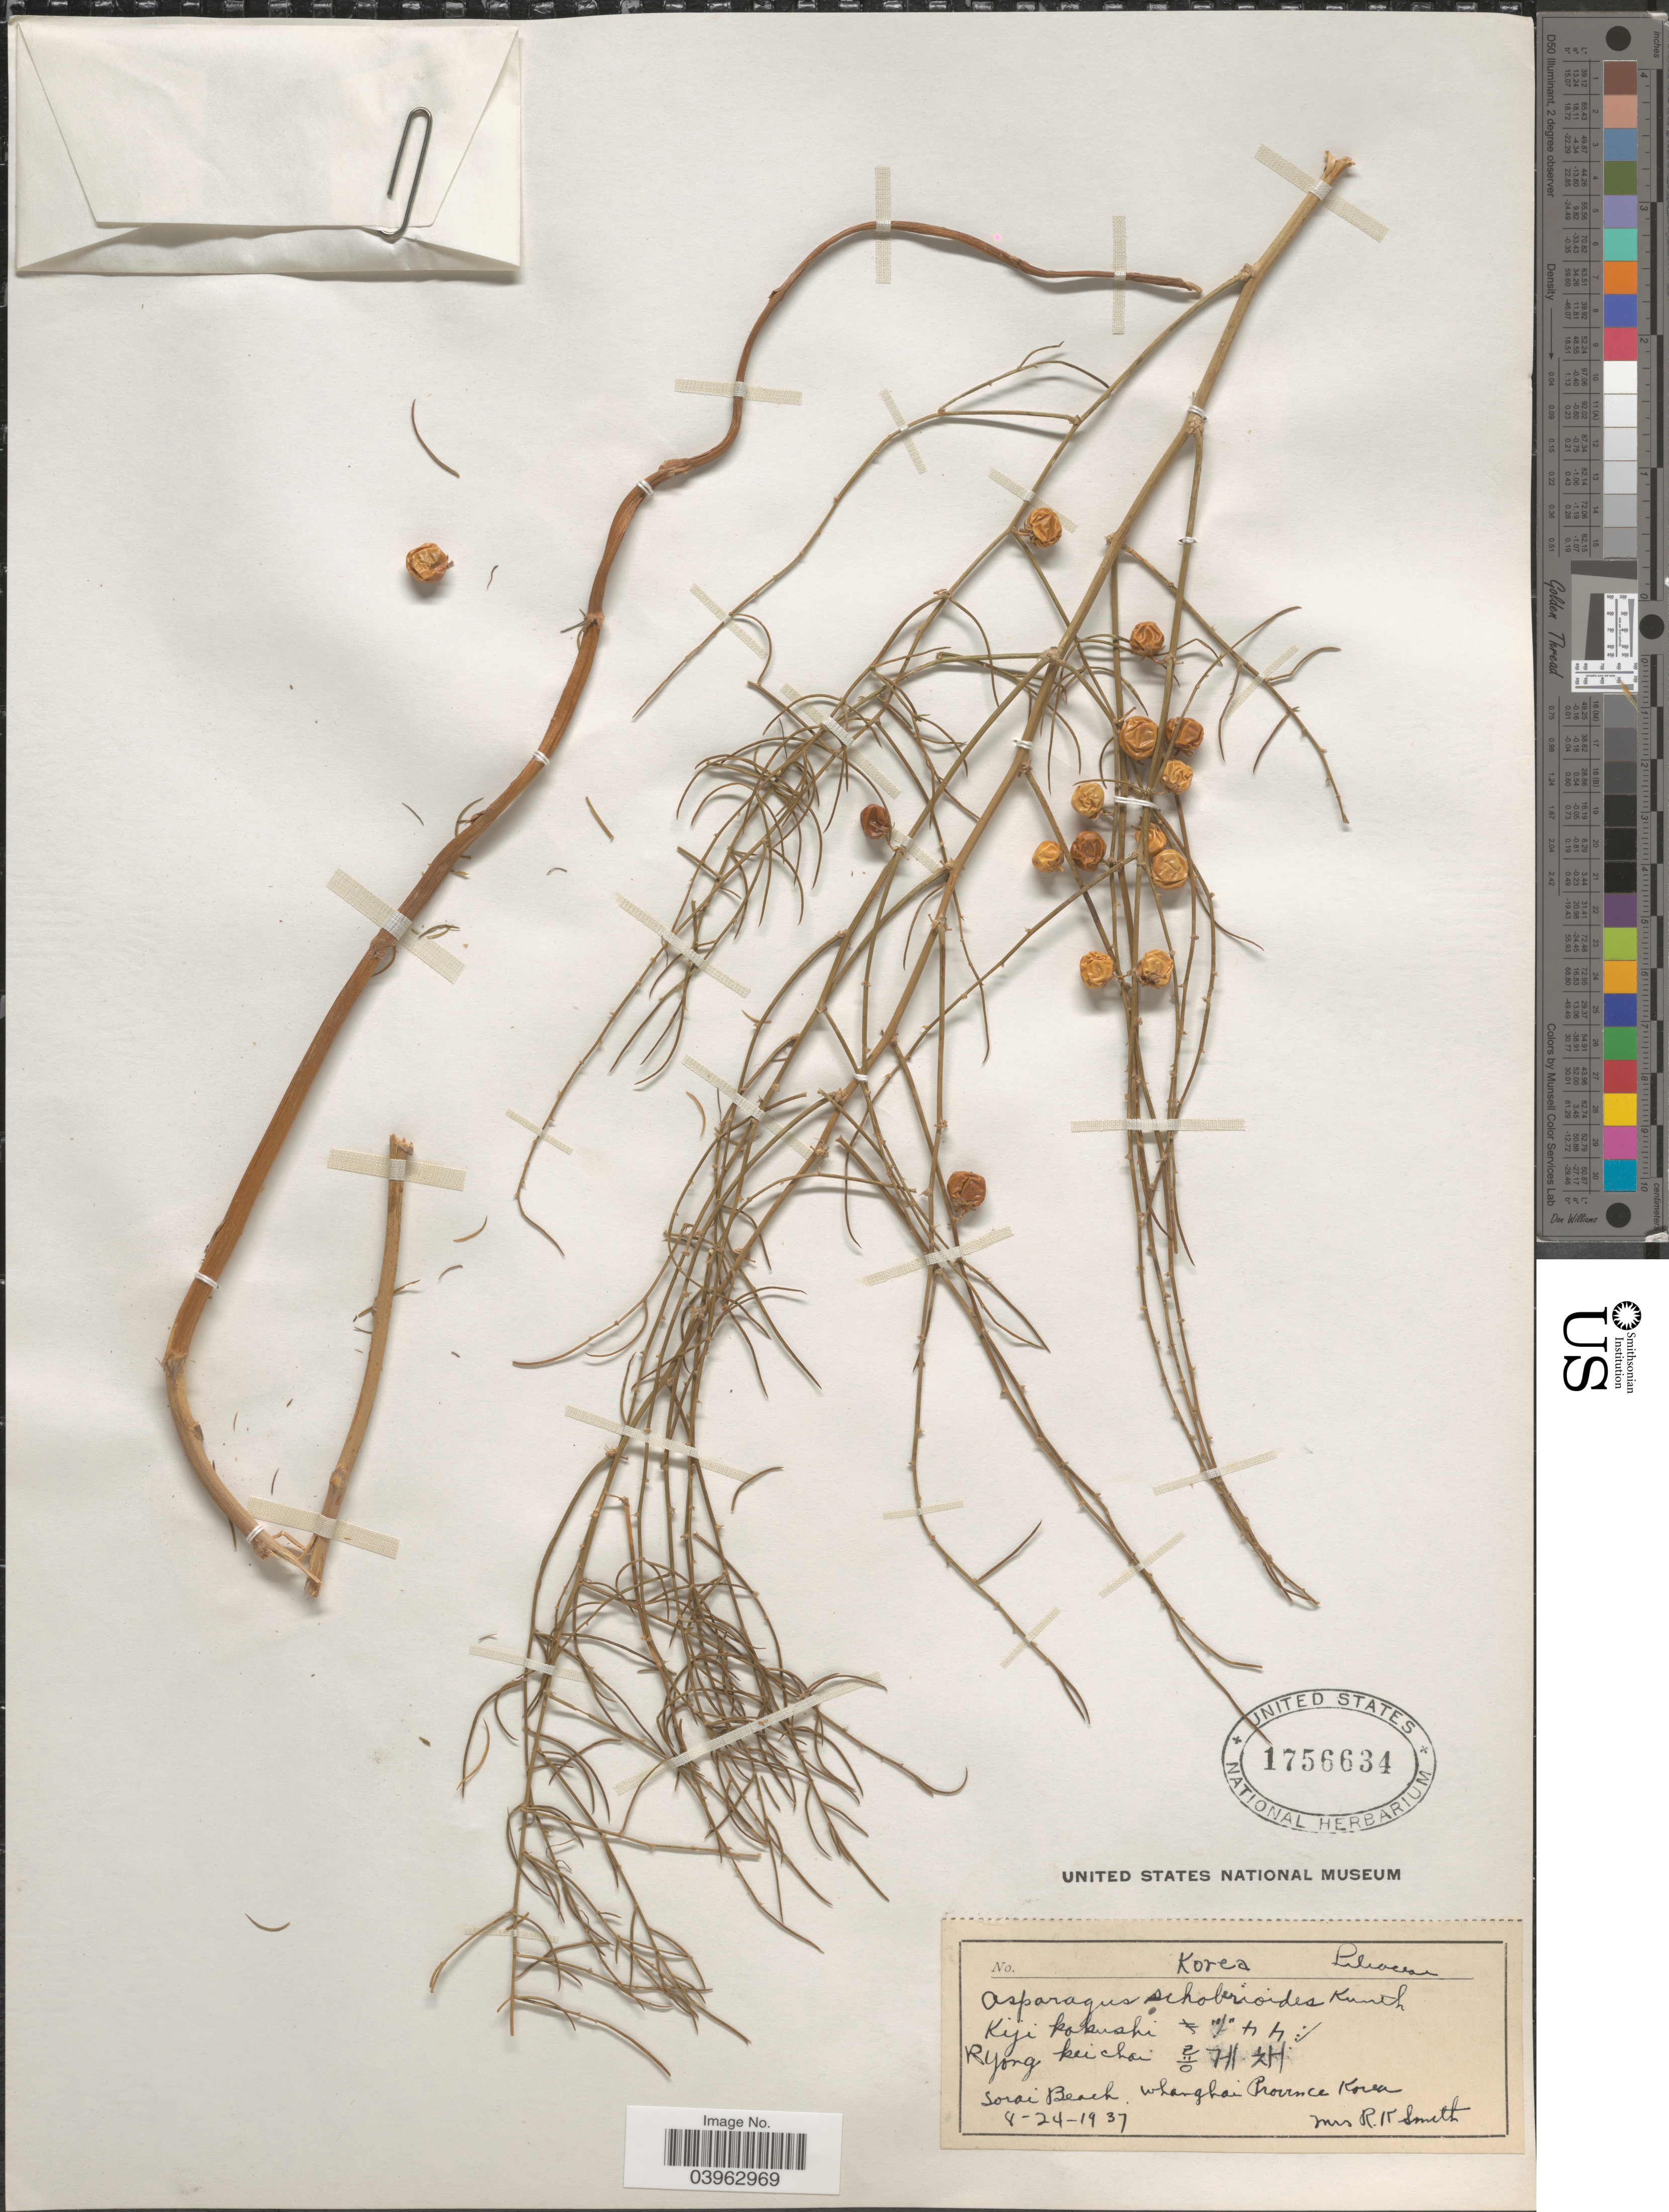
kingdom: Plantae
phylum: Tracheophyta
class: Liliopsida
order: Asparagales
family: Asparagaceae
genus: Asparagus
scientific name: Asparagus schoberioides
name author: Kunth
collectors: Mrs. R. K. Smith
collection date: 1937-08-24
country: North Korea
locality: Kiji kakushi [Foreign script] Ryong kei chai [Foreign script] Sorai Beach. Whanghai Province.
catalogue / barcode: US 1756634